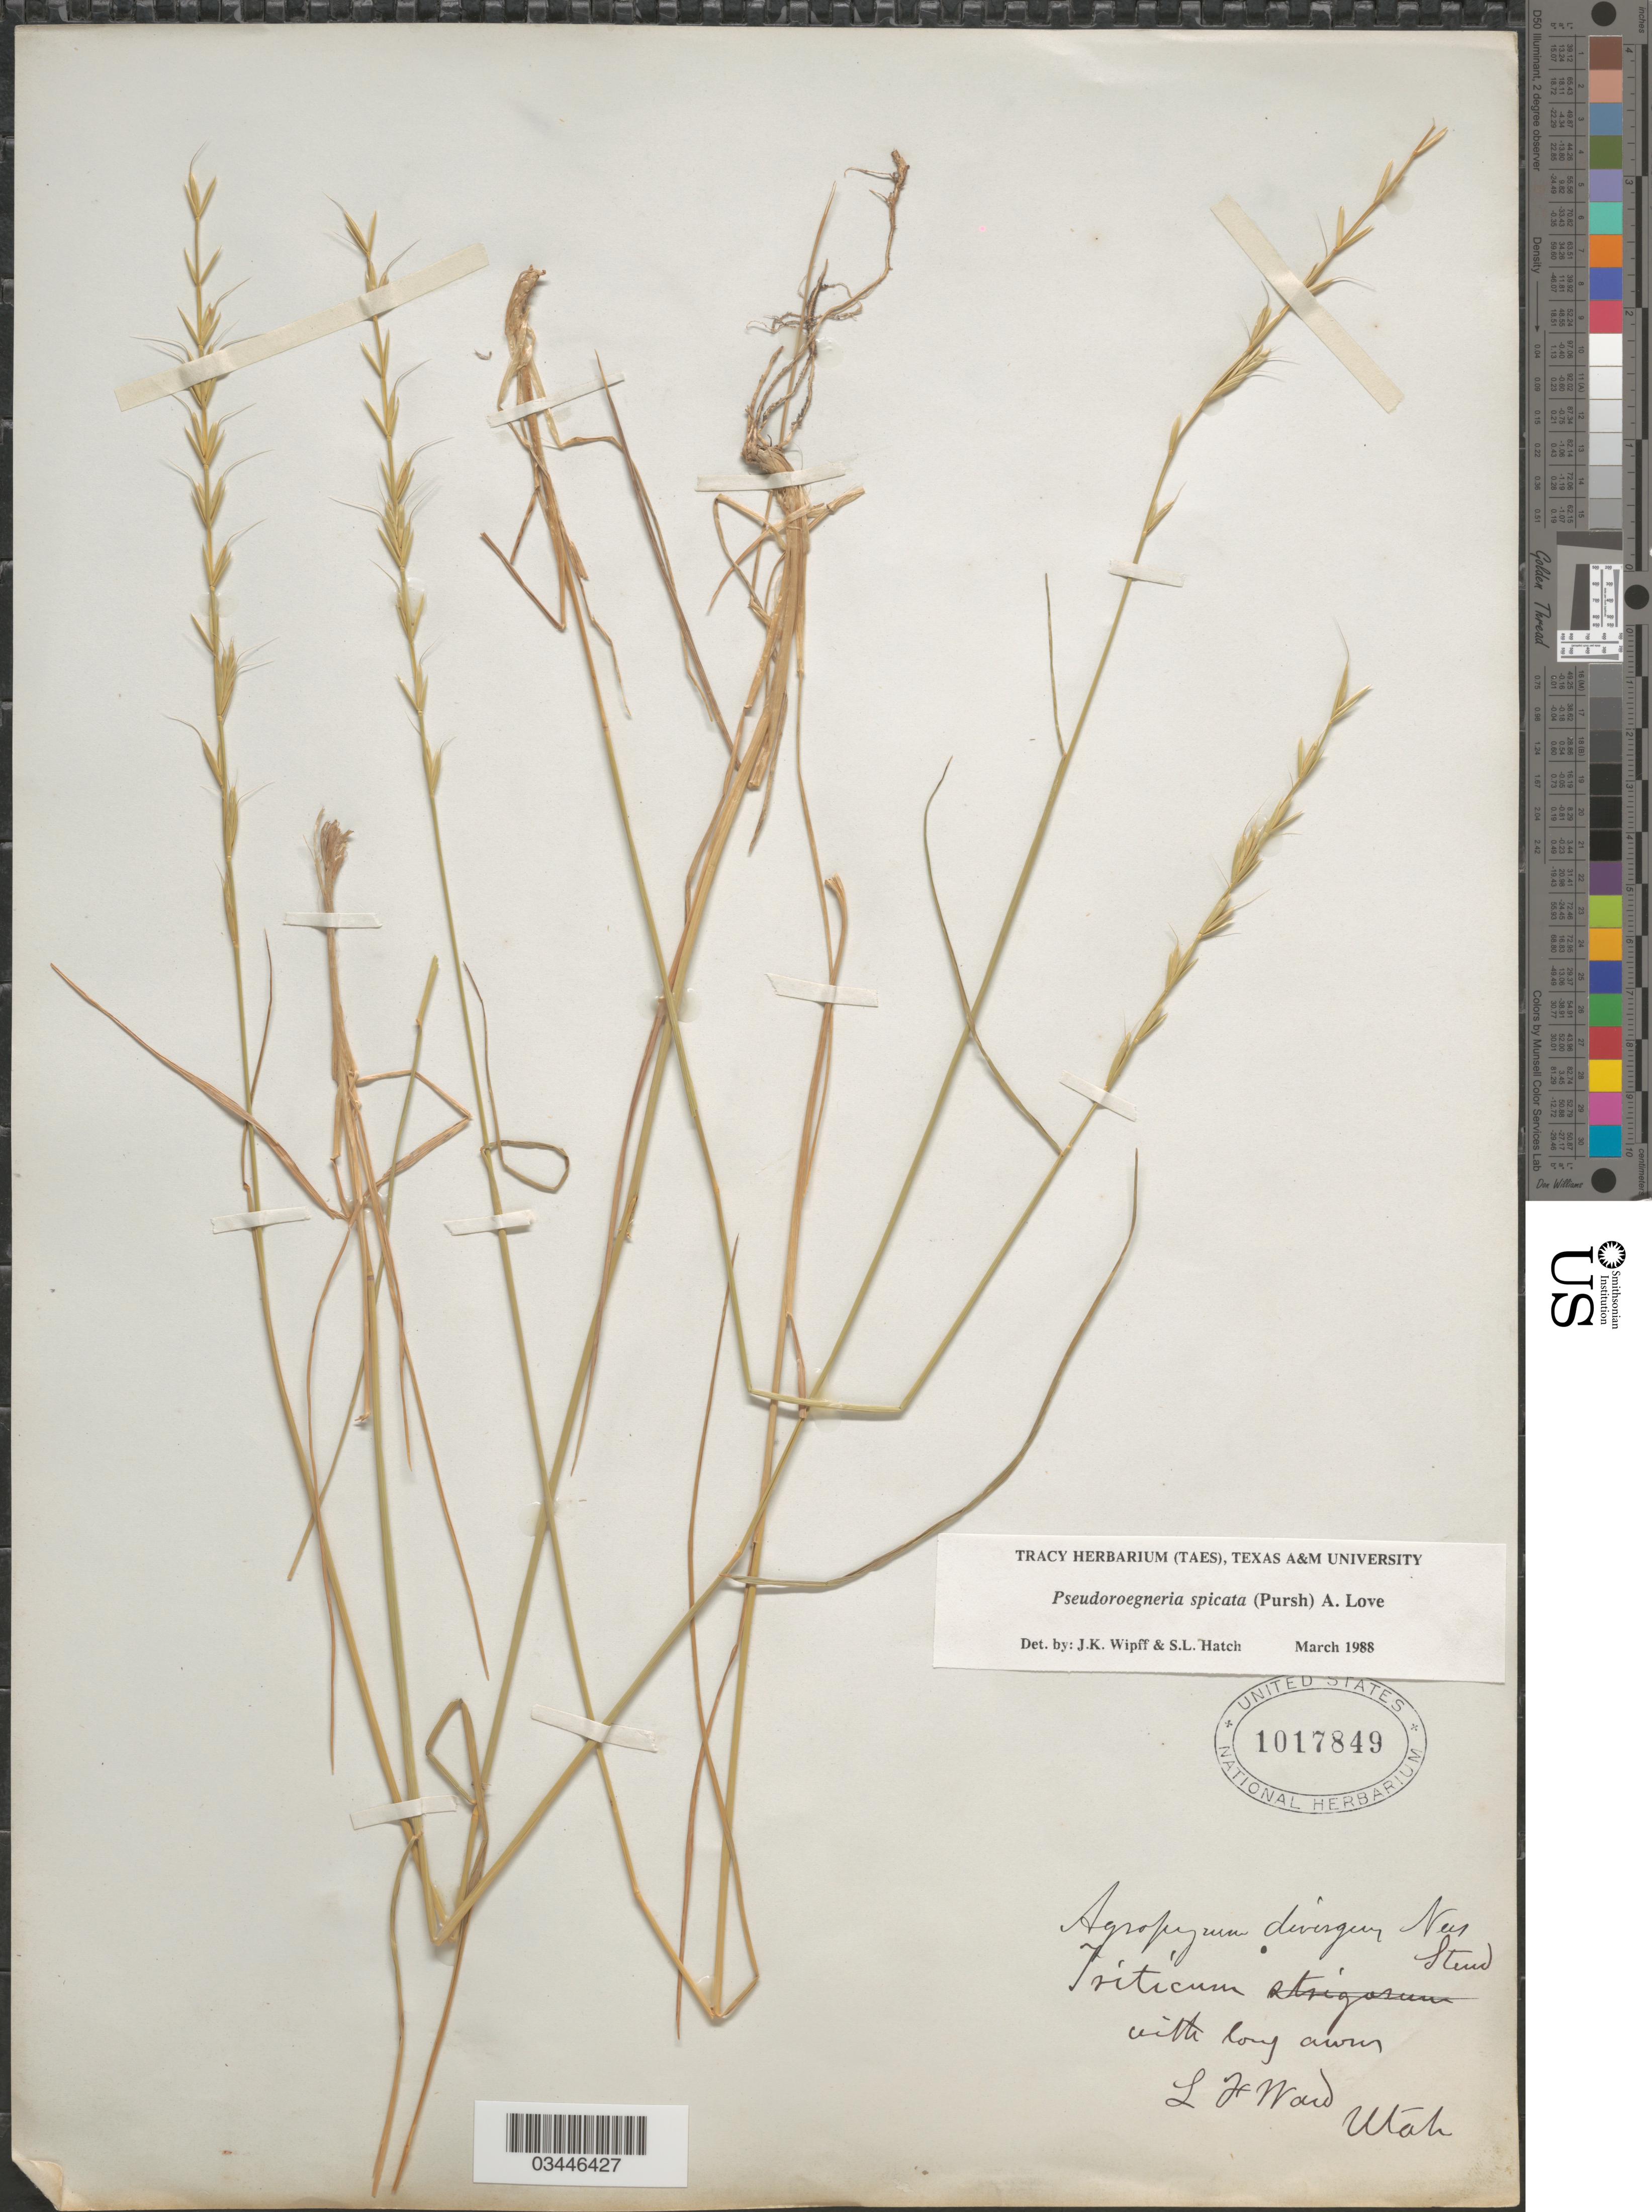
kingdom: Plantae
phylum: Tracheophyta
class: Liliopsida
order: Poales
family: Poaceae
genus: Pseudoroegneria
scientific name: Pseudoroegneria spicata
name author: (Pursh) Á. Löve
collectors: L. H. Ward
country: United States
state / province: Utah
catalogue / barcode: US 1017849